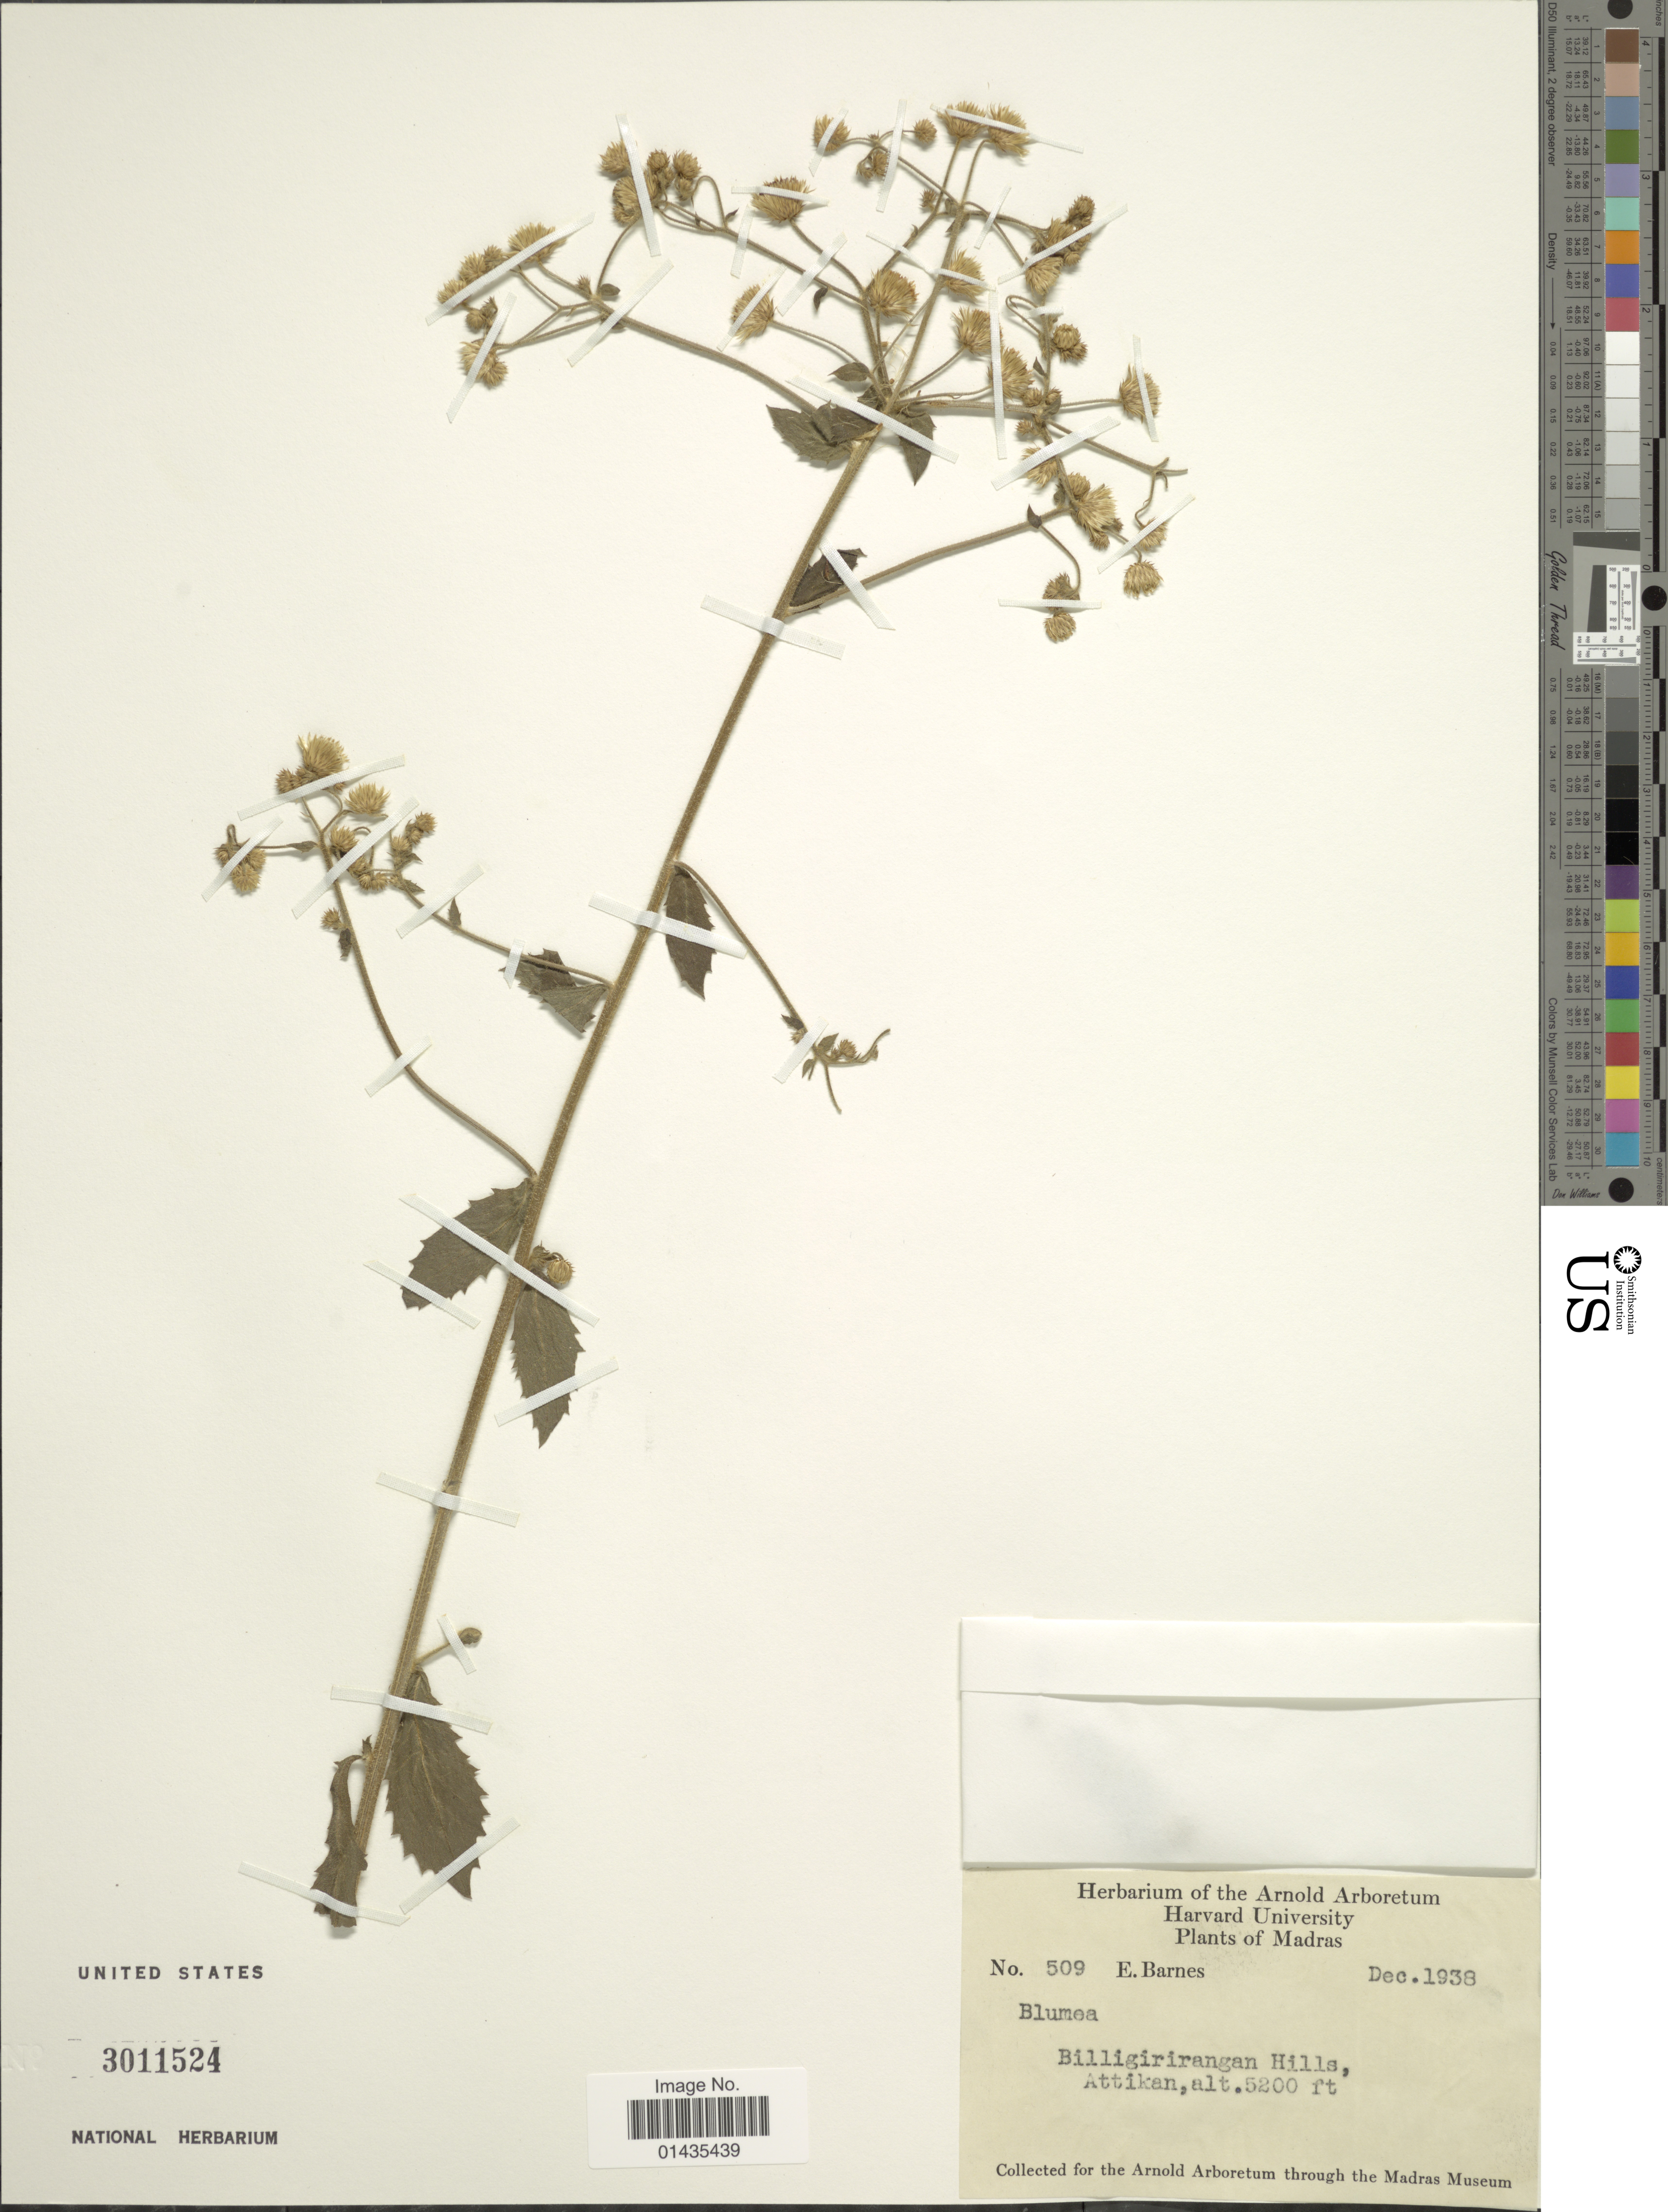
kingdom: Plantae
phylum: Tracheophyta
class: Magnoliopsida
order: Asterales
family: Asteraceae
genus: Blumea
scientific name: Blumea sp.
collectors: E. Barnes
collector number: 509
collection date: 1938-12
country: India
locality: Madras, Billigirirangan Hills, Attikan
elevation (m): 1585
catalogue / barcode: US 3011524